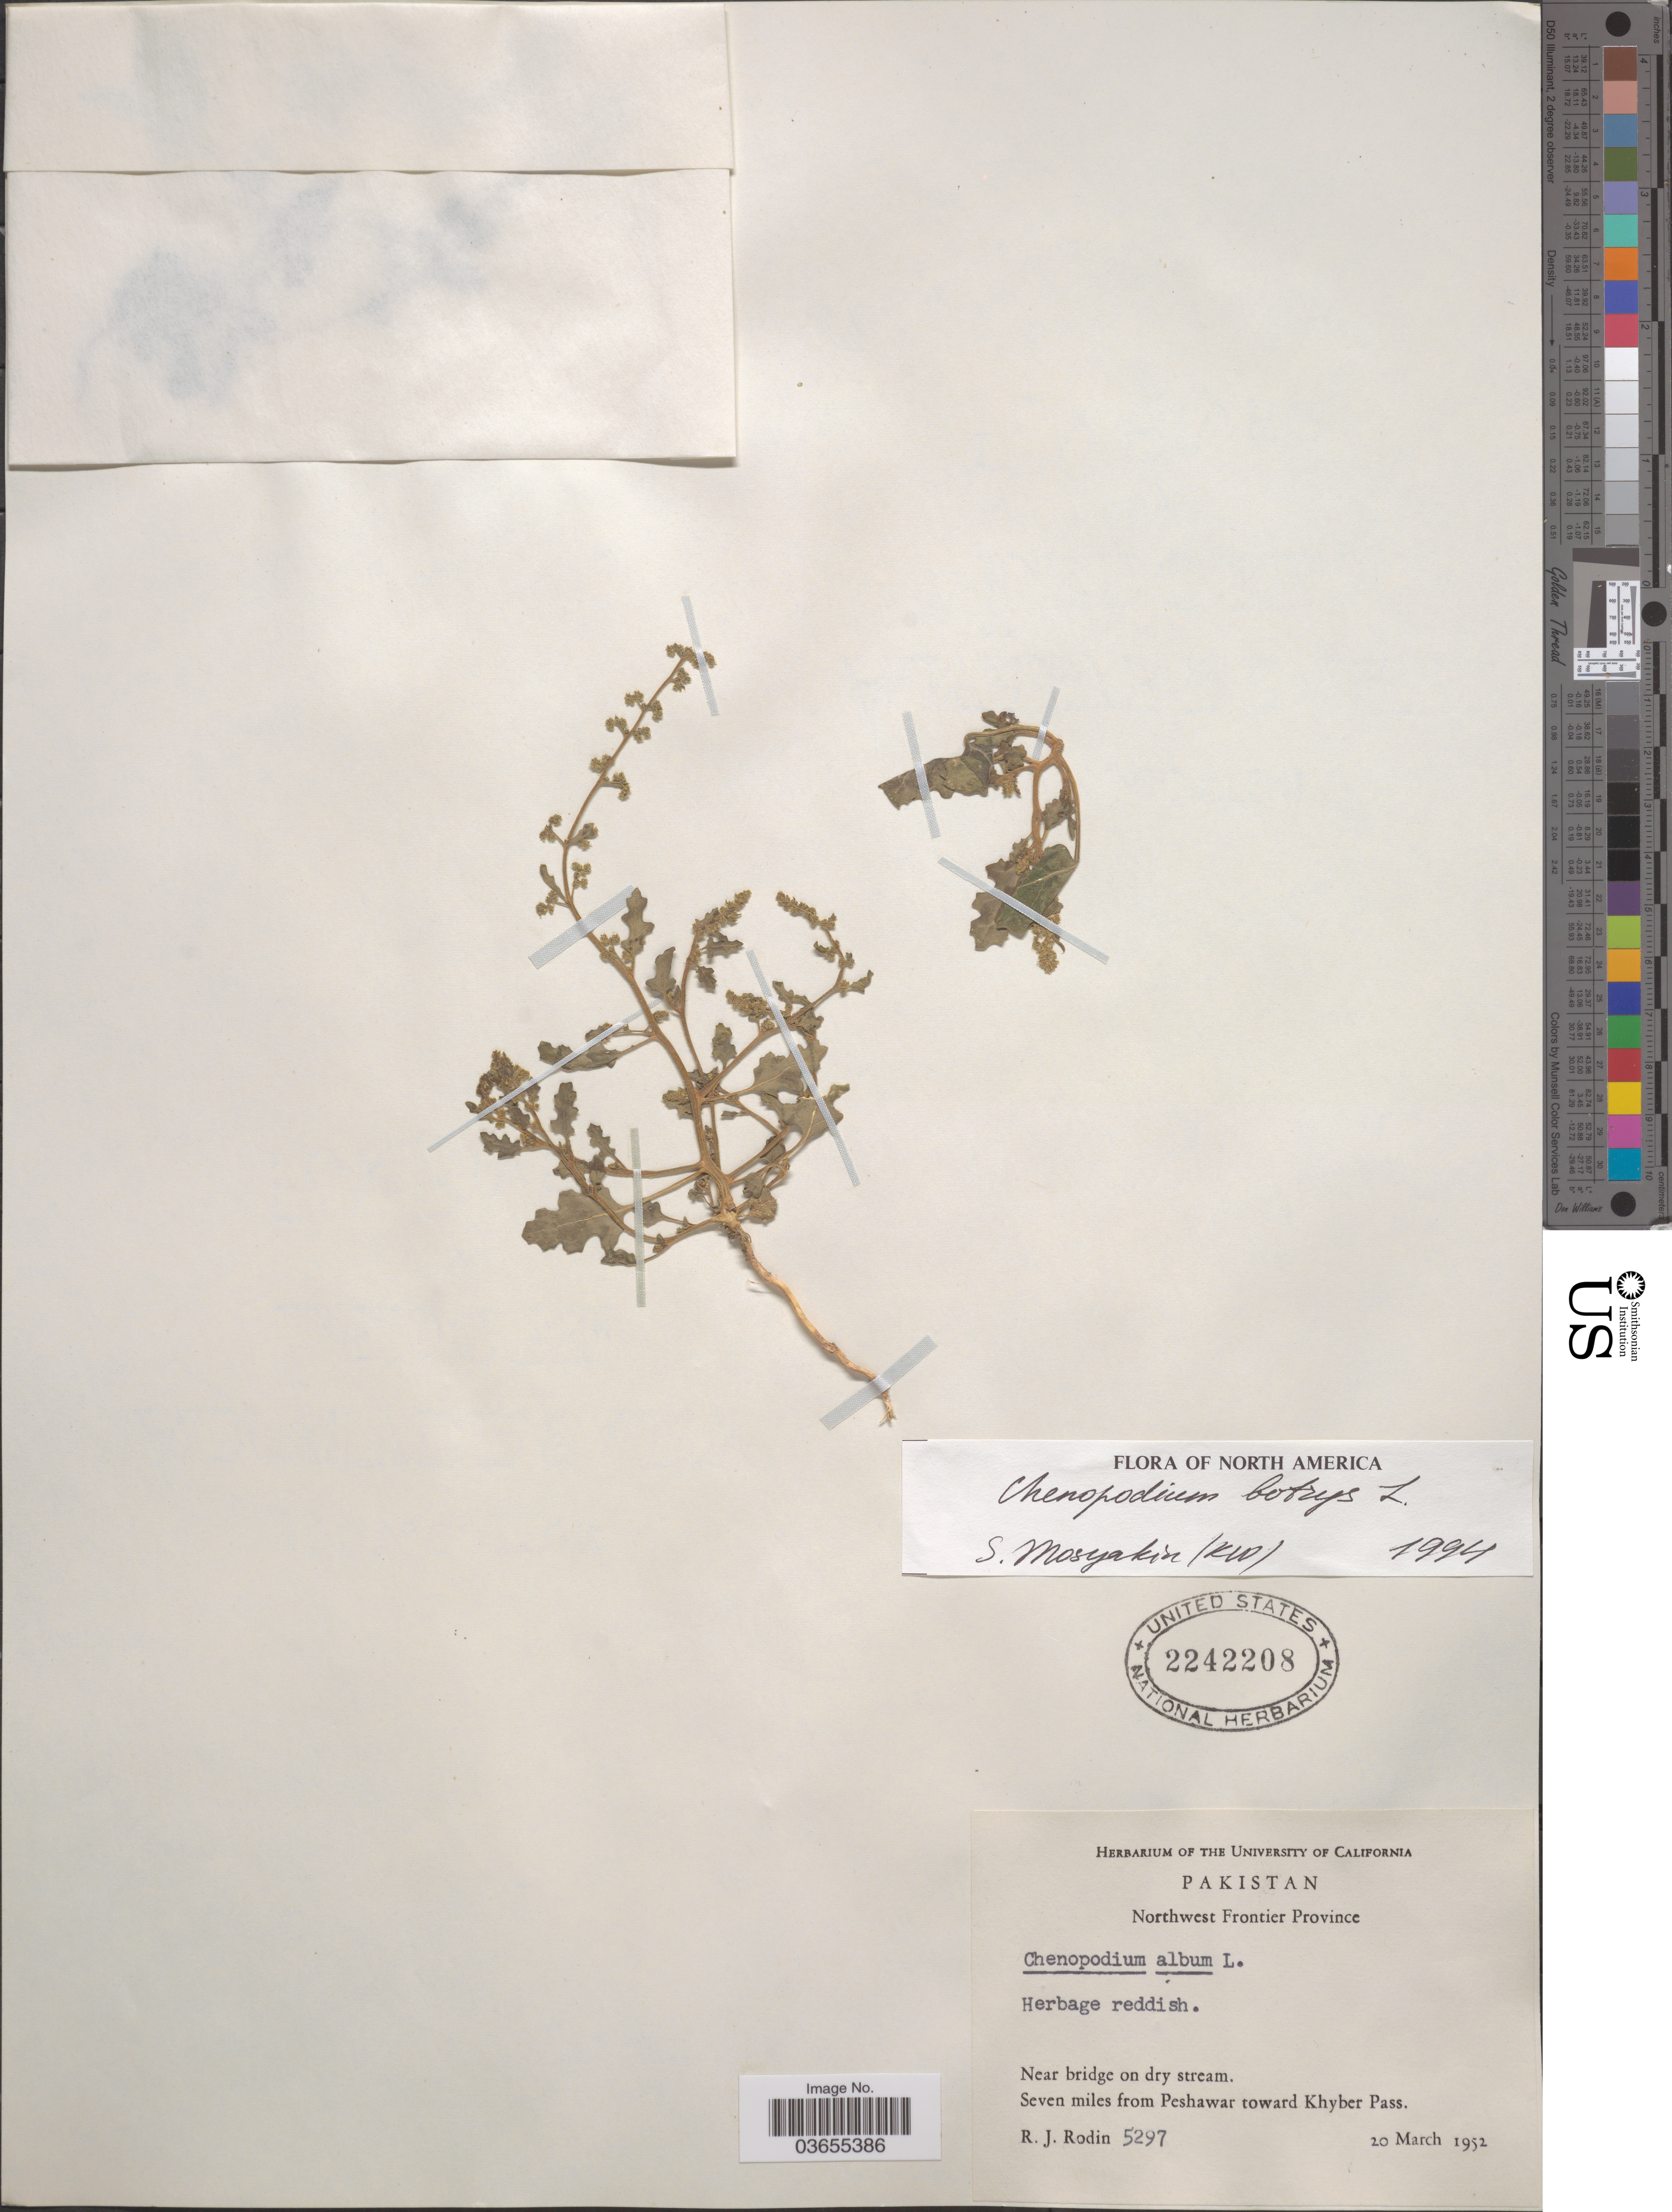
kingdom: Plantae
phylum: Tracheophyta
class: Magnoliopsida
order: Caryophyllales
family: Amaranthaceae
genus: Chenopodium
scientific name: Chenopodium botrys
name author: L.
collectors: R. J. Rodin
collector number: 5297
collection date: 1952-03-20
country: Pakistan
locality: Northwest Frontier Province. Near bridge on dry stream. Seven miles from Peshawar toward Khyber Pass.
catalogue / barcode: US 2242208